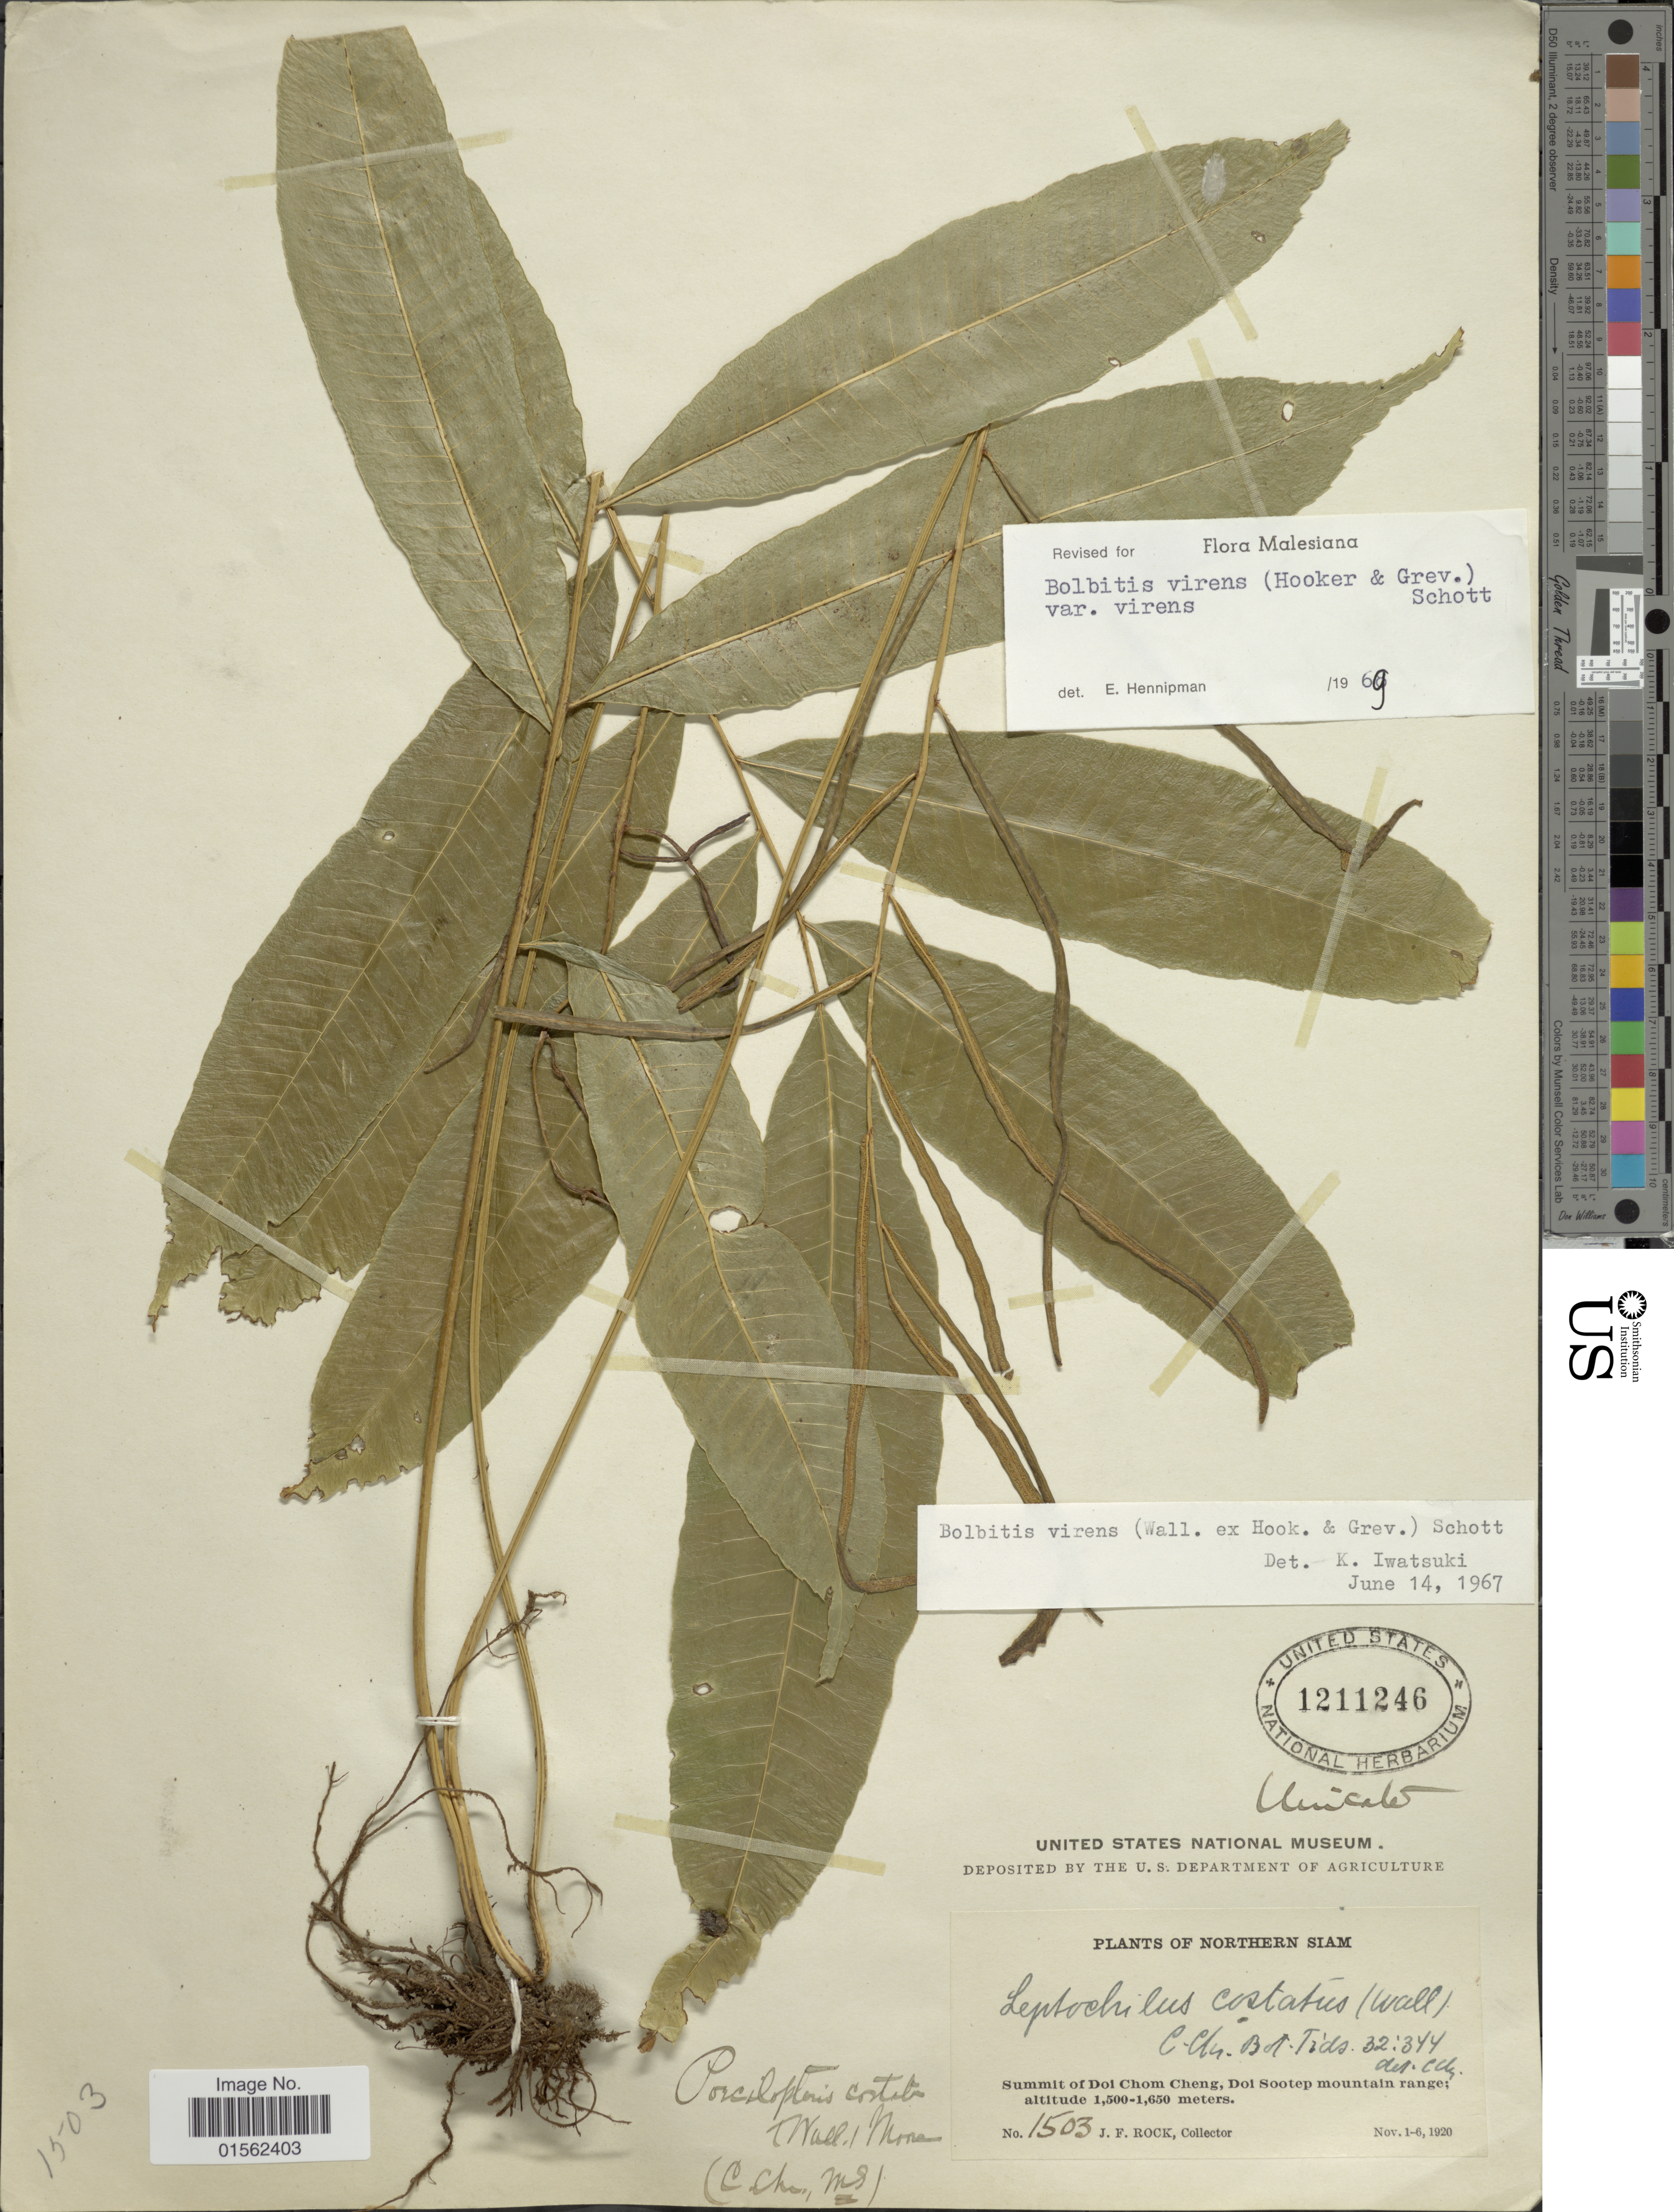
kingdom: Plantae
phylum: Tracheophyta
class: Polypodiopsida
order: Polypodiales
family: Dryopteridaceae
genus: Bolbitis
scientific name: Bolbitis virens var. virens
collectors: J. Rock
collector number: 1503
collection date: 1920-11-01/1920-11-06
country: Thailand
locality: Northern Siam, Summit of Doi Chom Cheng, Doi Sootep mountain range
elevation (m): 1500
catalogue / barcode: US 1211246